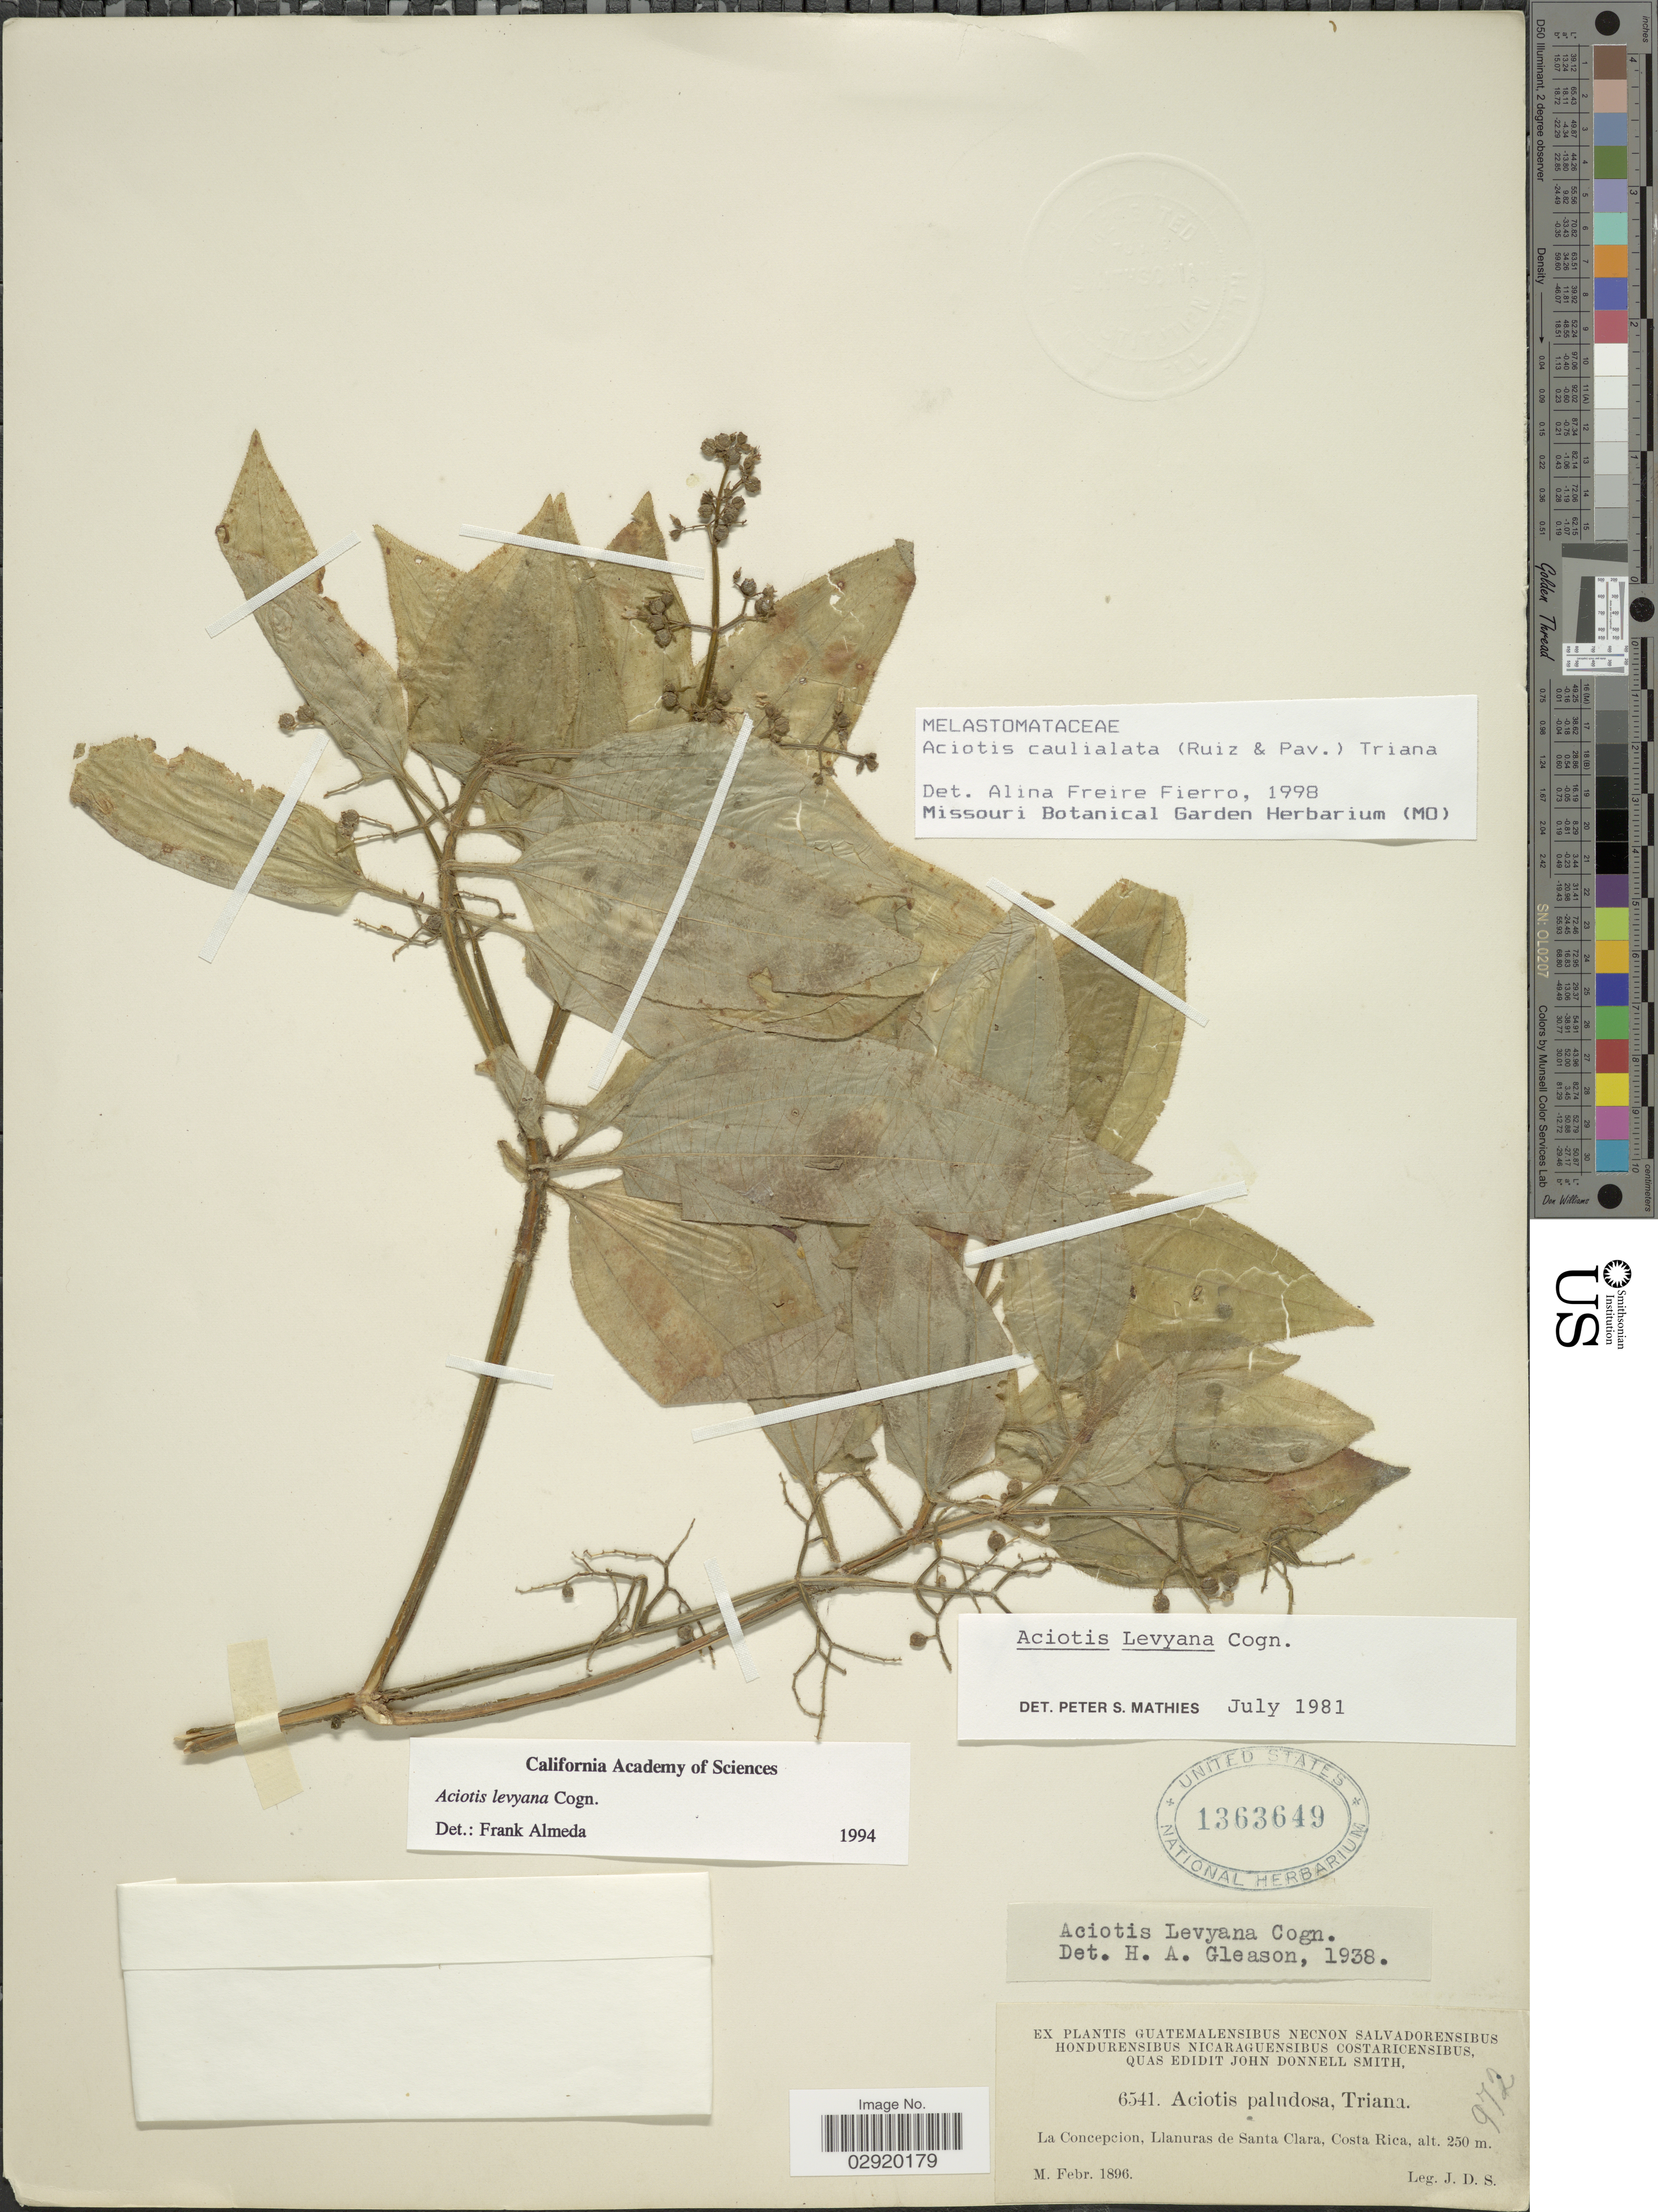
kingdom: Plantae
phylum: Tracheophyta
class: Magnoliopsida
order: Myrtales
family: Melastomataceae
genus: Aciotis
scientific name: Aciotis rubricaulis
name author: (Mart. ex DC.) Triana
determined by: Nunes da Silva, Diego, (RB), Jardim Botanico do Rio de Janeiro - Herbario (BRAZIL)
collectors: J. Donnell Smith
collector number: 6541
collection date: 1896-02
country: Costa Rica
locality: La Concepcion, Llanuras de Santa Clara.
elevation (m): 250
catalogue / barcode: US 1363649